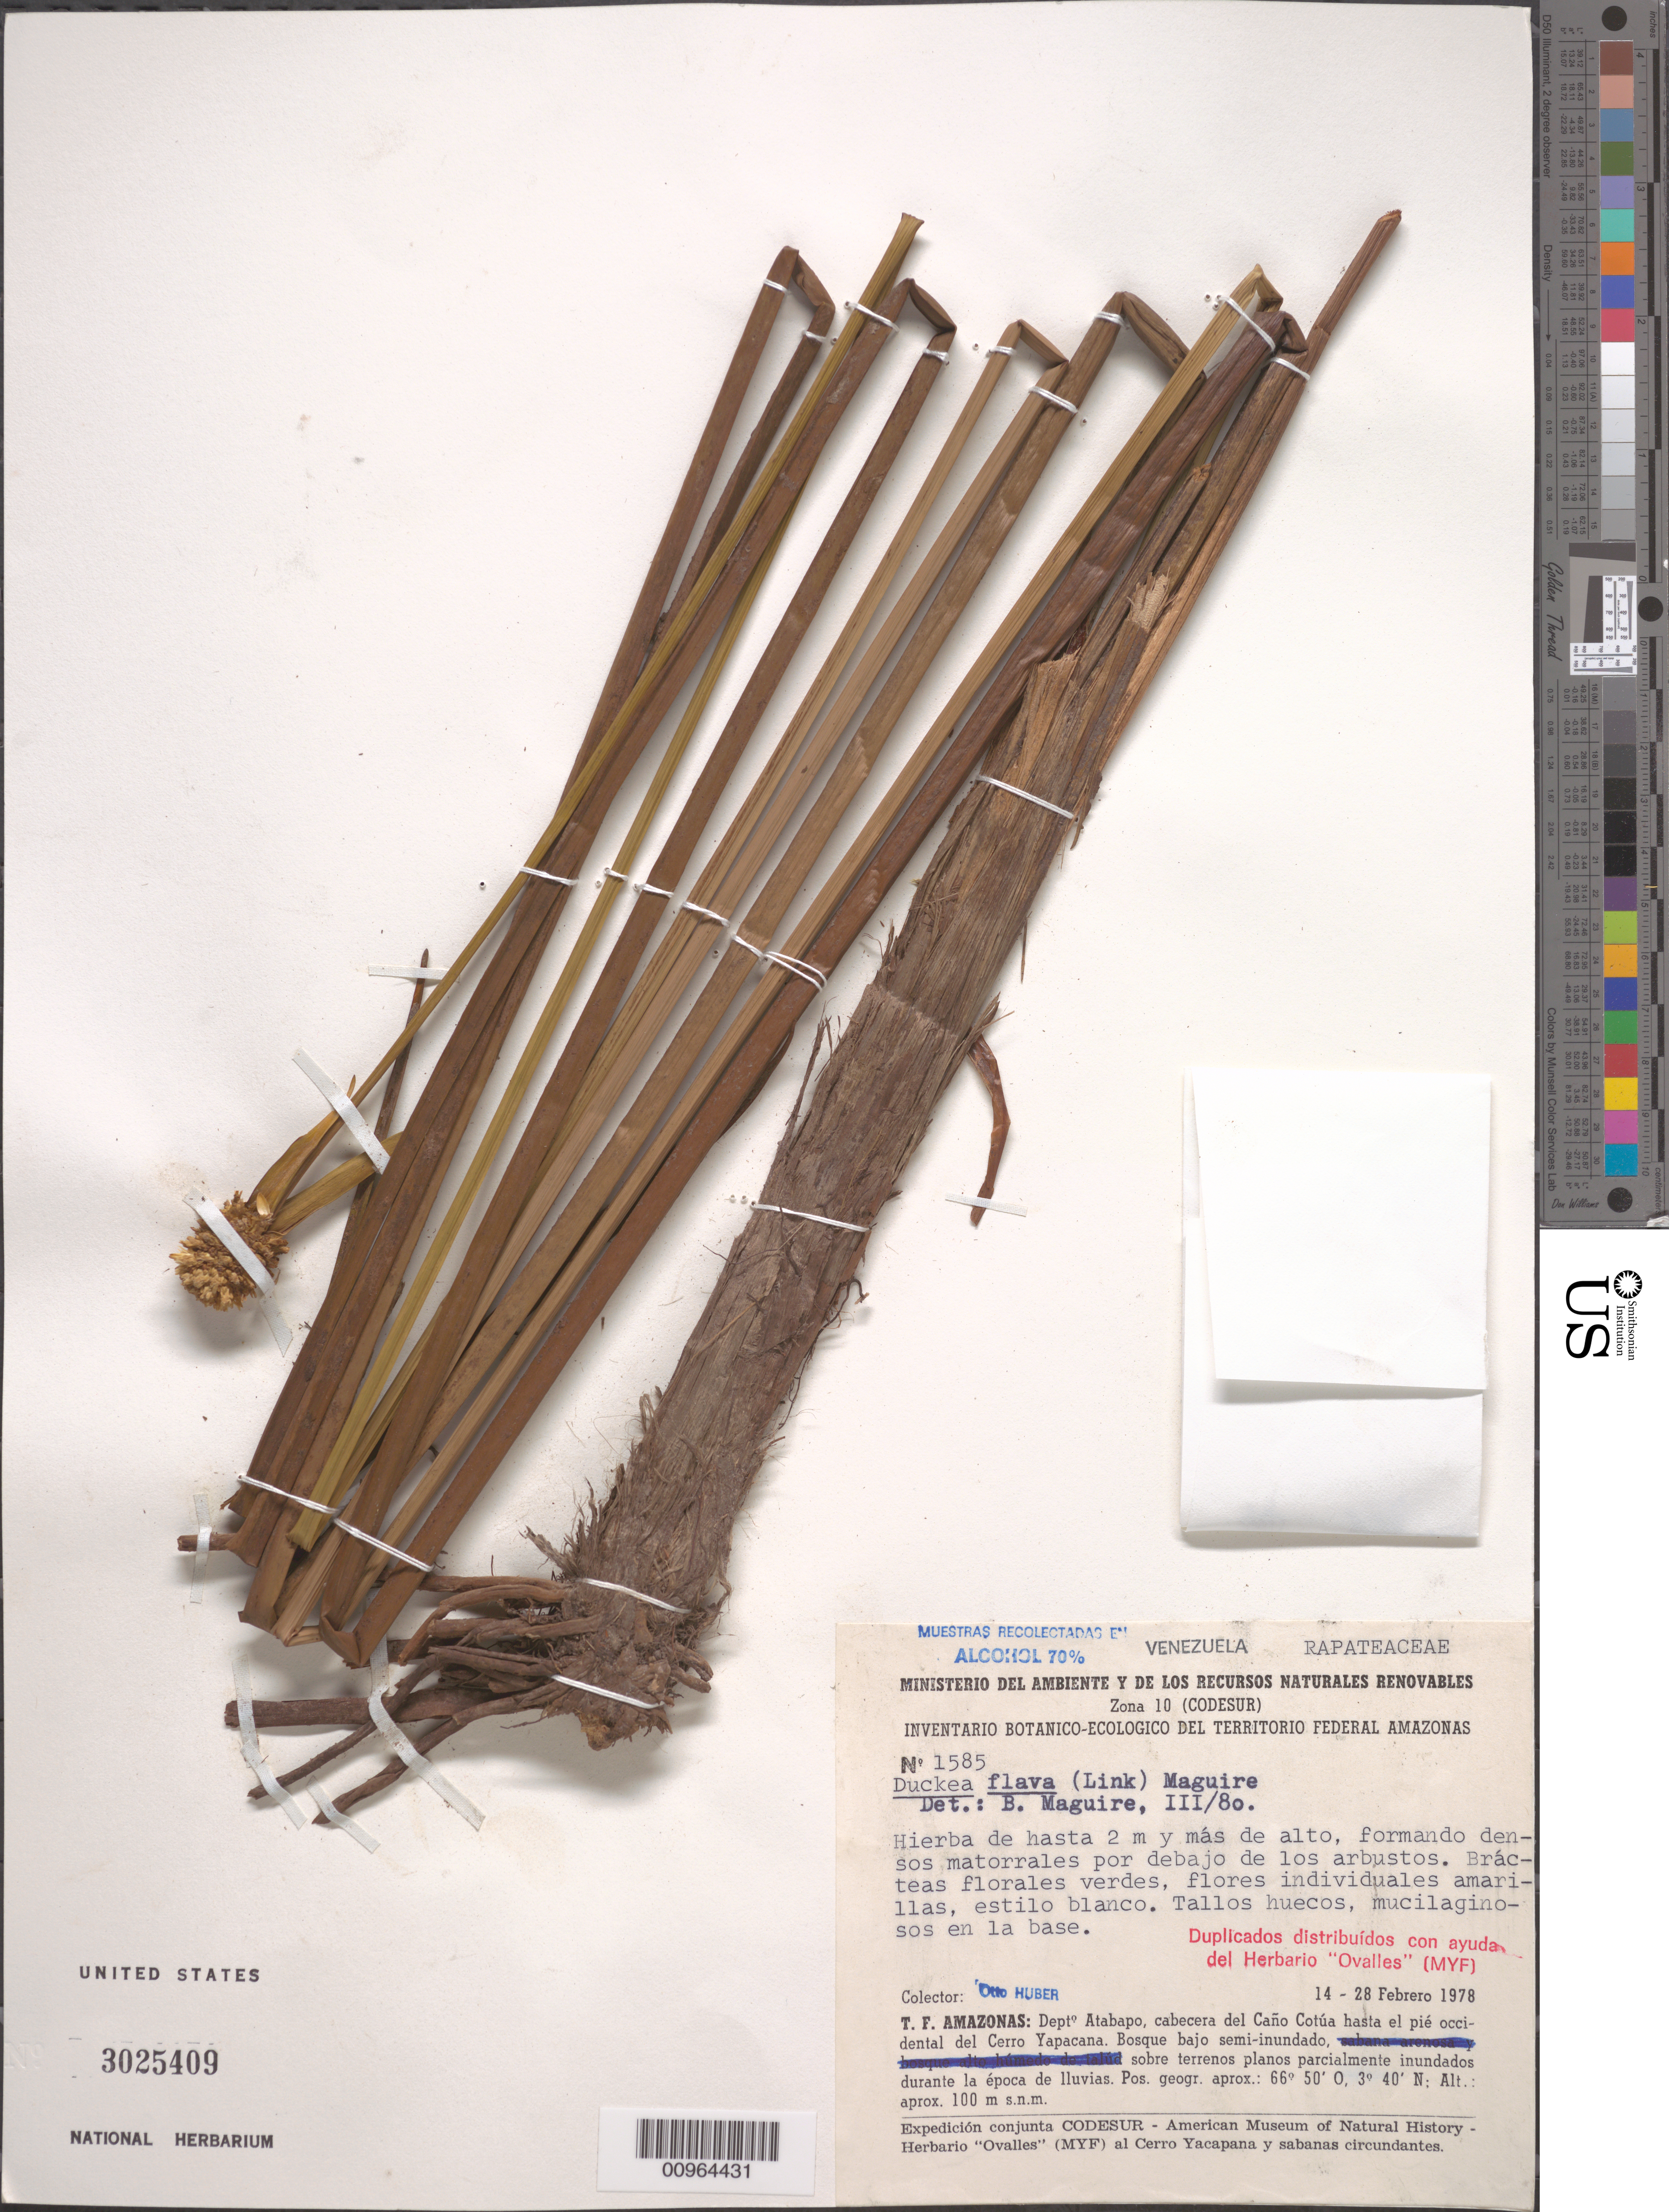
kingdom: Plantae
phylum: Tracheophyta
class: Liliopsida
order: Poales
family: Rapateaceae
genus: Duckea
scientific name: Duckea flava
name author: (Link) Maguire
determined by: Maguire, Bassett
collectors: O. Huber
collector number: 1585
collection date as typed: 14-Feb-78 to 28-Feb-78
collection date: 1978-02-14/1978-02-28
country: Venezuela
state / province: Amazonas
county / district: Atabapo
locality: Caño Cotúa hasta el pié occidental del Cerro Yapacána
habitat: Borde del bosque, sabana arenosa, sobre terrenos planos parcialmente inundados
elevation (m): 100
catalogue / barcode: US 3025409